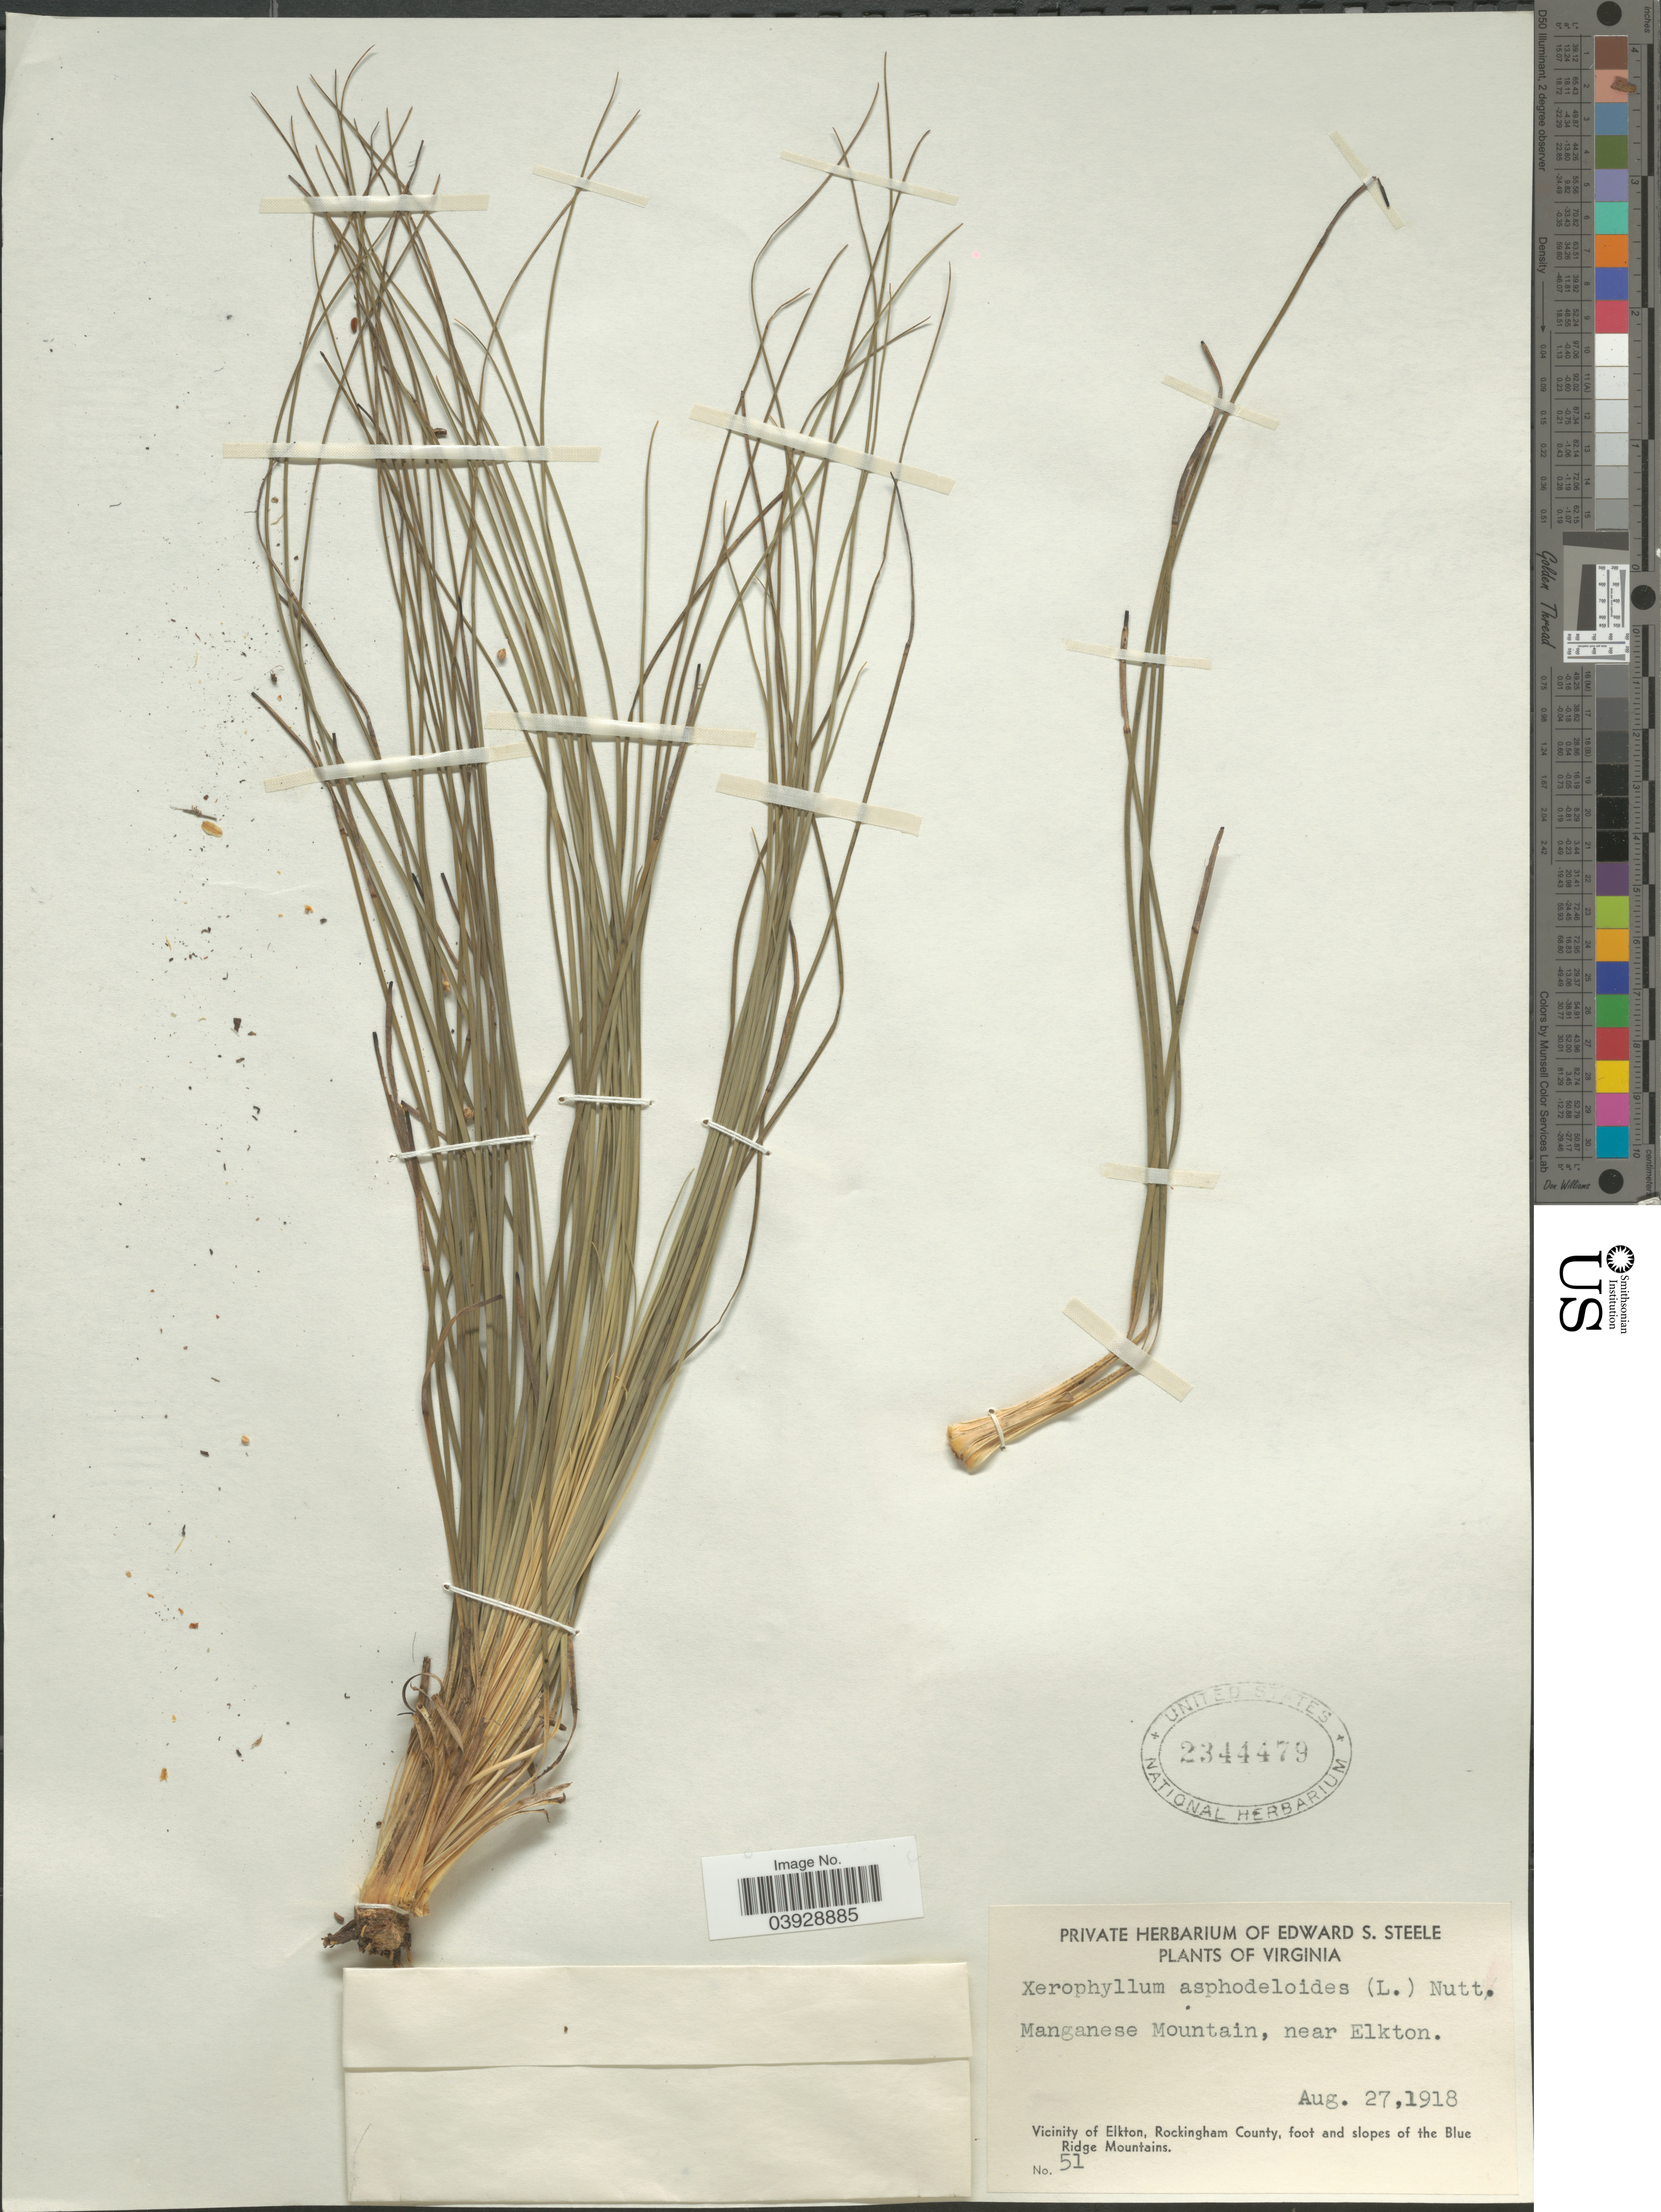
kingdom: Plantae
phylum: Tracheophyta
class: Liliopsida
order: Liliales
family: Melanthiaceae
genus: Xerophyllum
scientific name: Xerophyllum asphodeloides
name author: (L.) Nutt.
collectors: ex herb. Edward S. Steele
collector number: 51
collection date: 1918-08-27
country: United States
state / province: Virginia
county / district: Rockingham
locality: Manganese Mountain, near Elkton. Vicinity of Elkton, Rockingham County, foot and slopes of the Blue Ridge Mountains.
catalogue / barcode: US 2344479